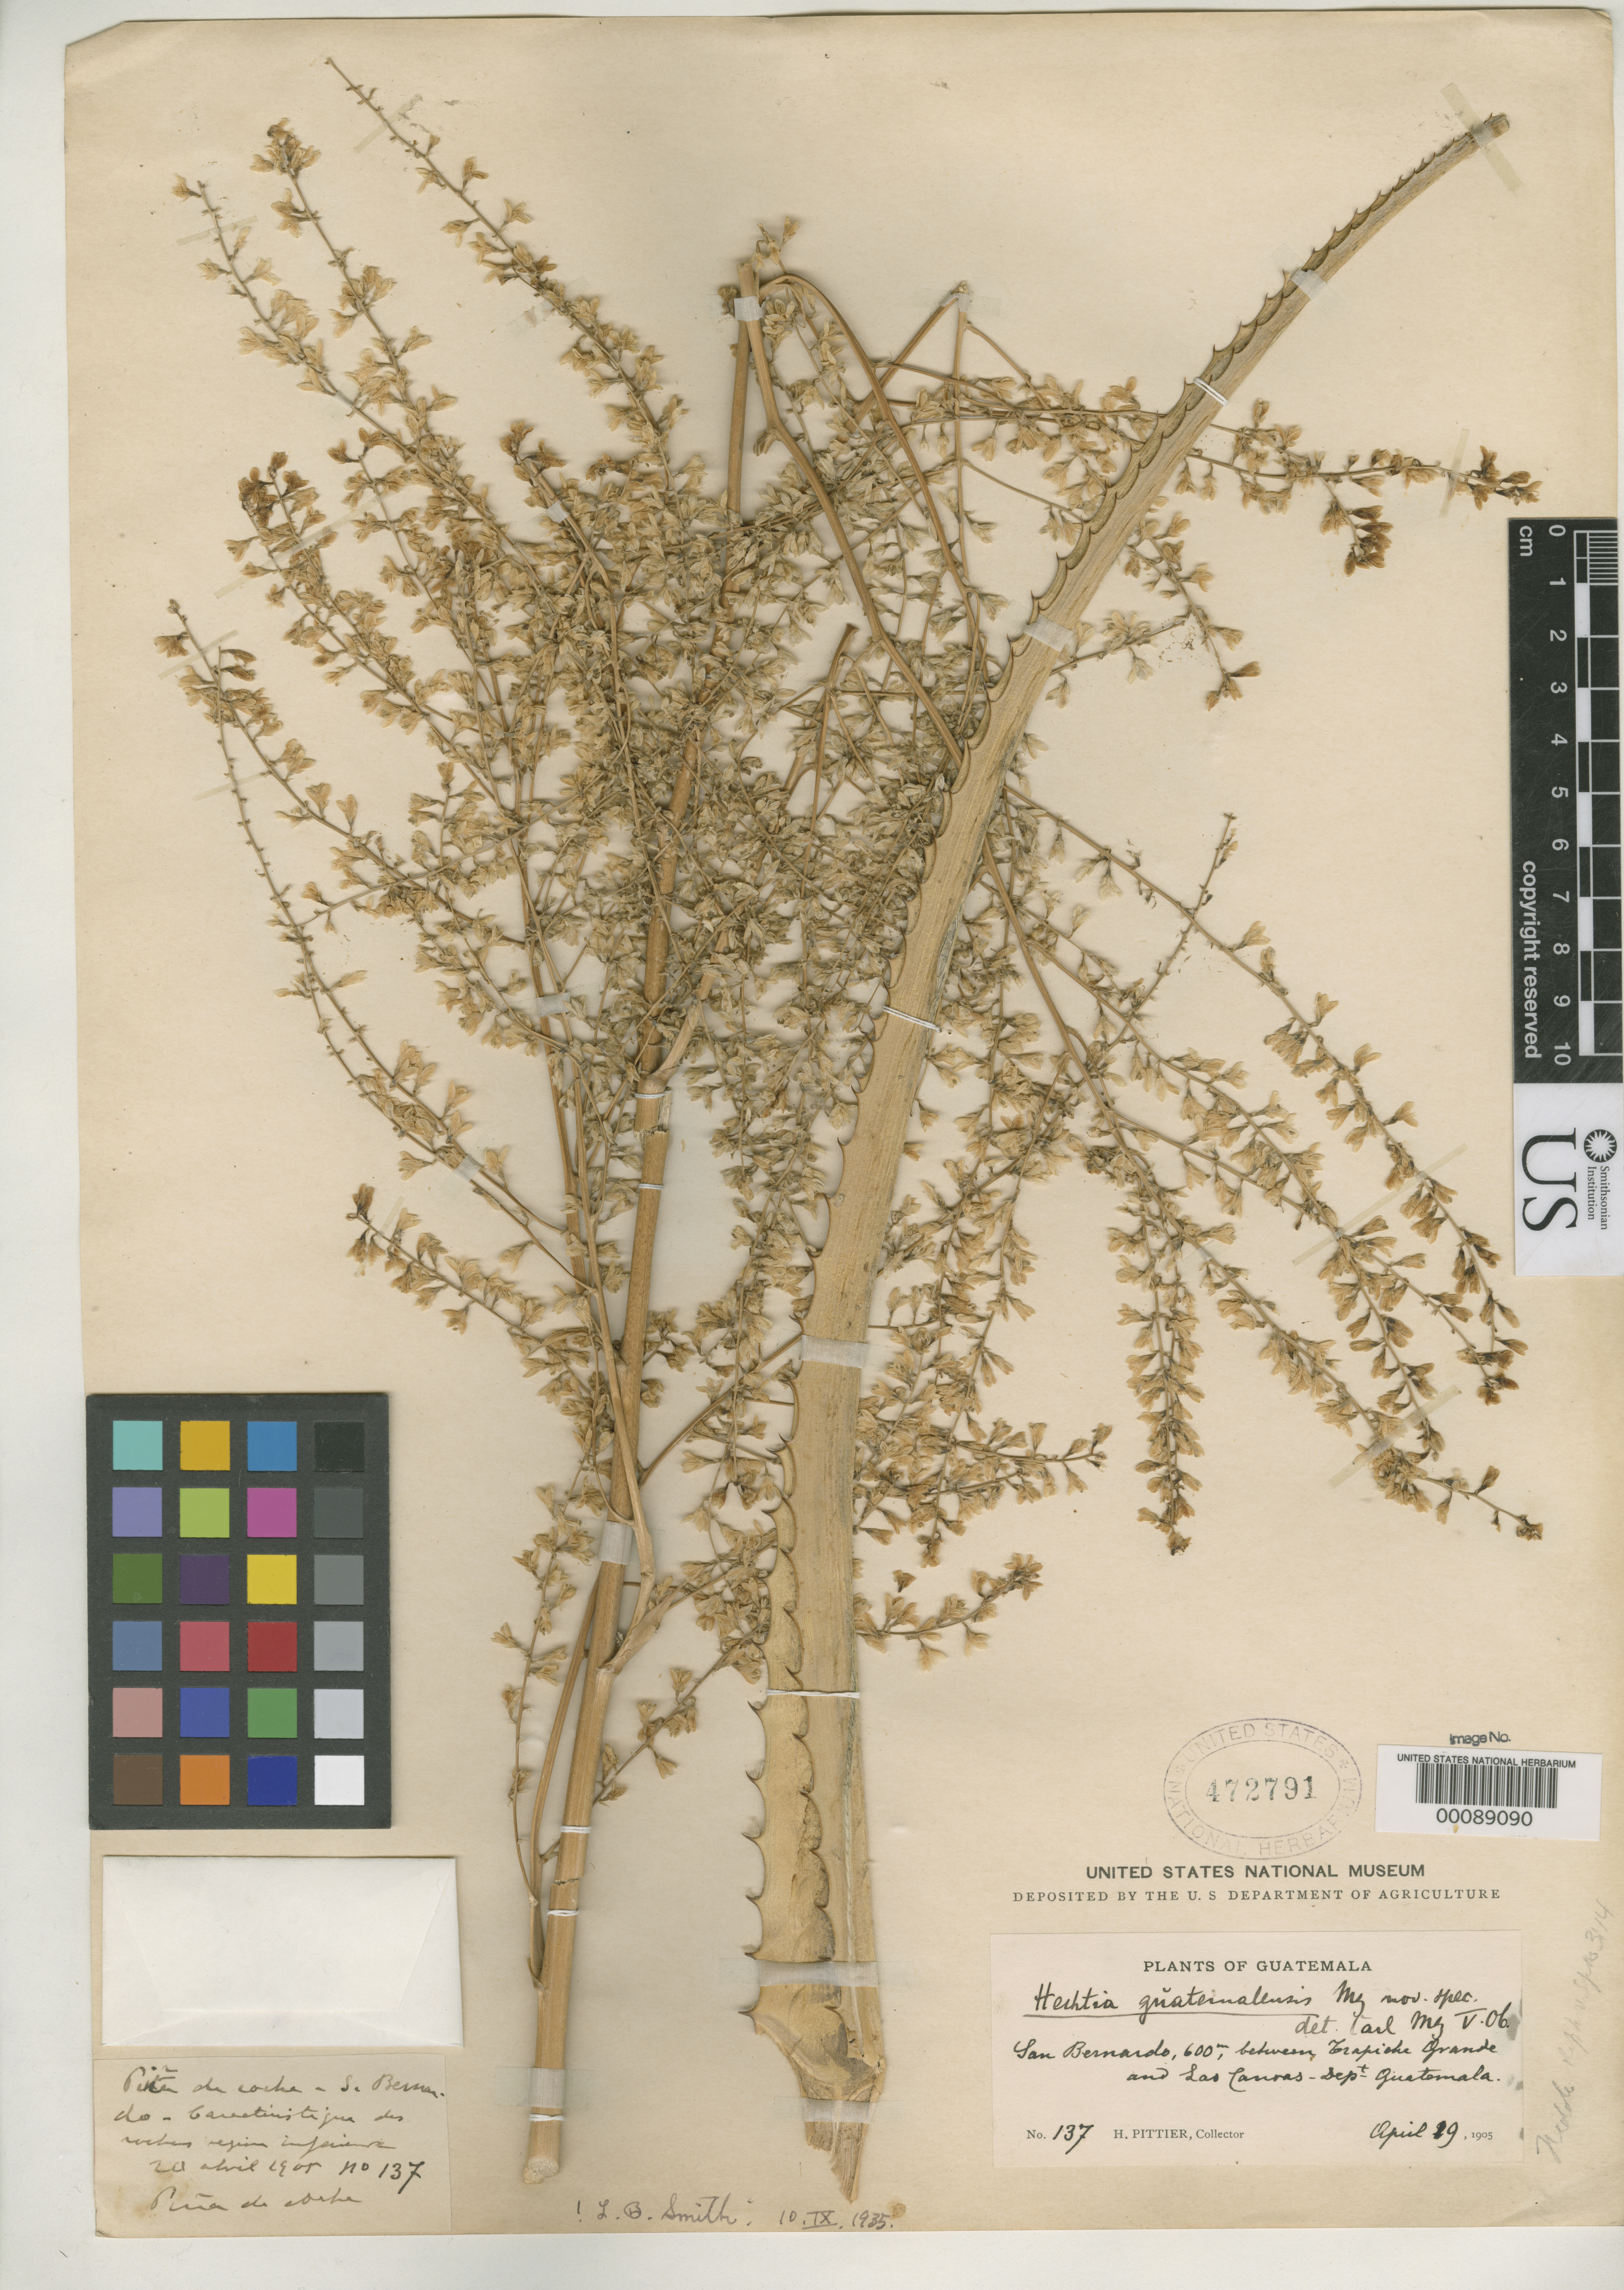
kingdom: Plantae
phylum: Tracheophyta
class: Liliopsida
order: Poales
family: Bromeliaceae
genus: Hechtia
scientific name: Hechtia guatemalensis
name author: Mez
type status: Holotype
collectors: H. F. Pittier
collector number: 137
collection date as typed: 29 Apr 1905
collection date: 1905-04-29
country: Guatemala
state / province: Guatemala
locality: San Bernardo, between Trapiche Grande & Las Canoras.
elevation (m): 600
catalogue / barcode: US 472791